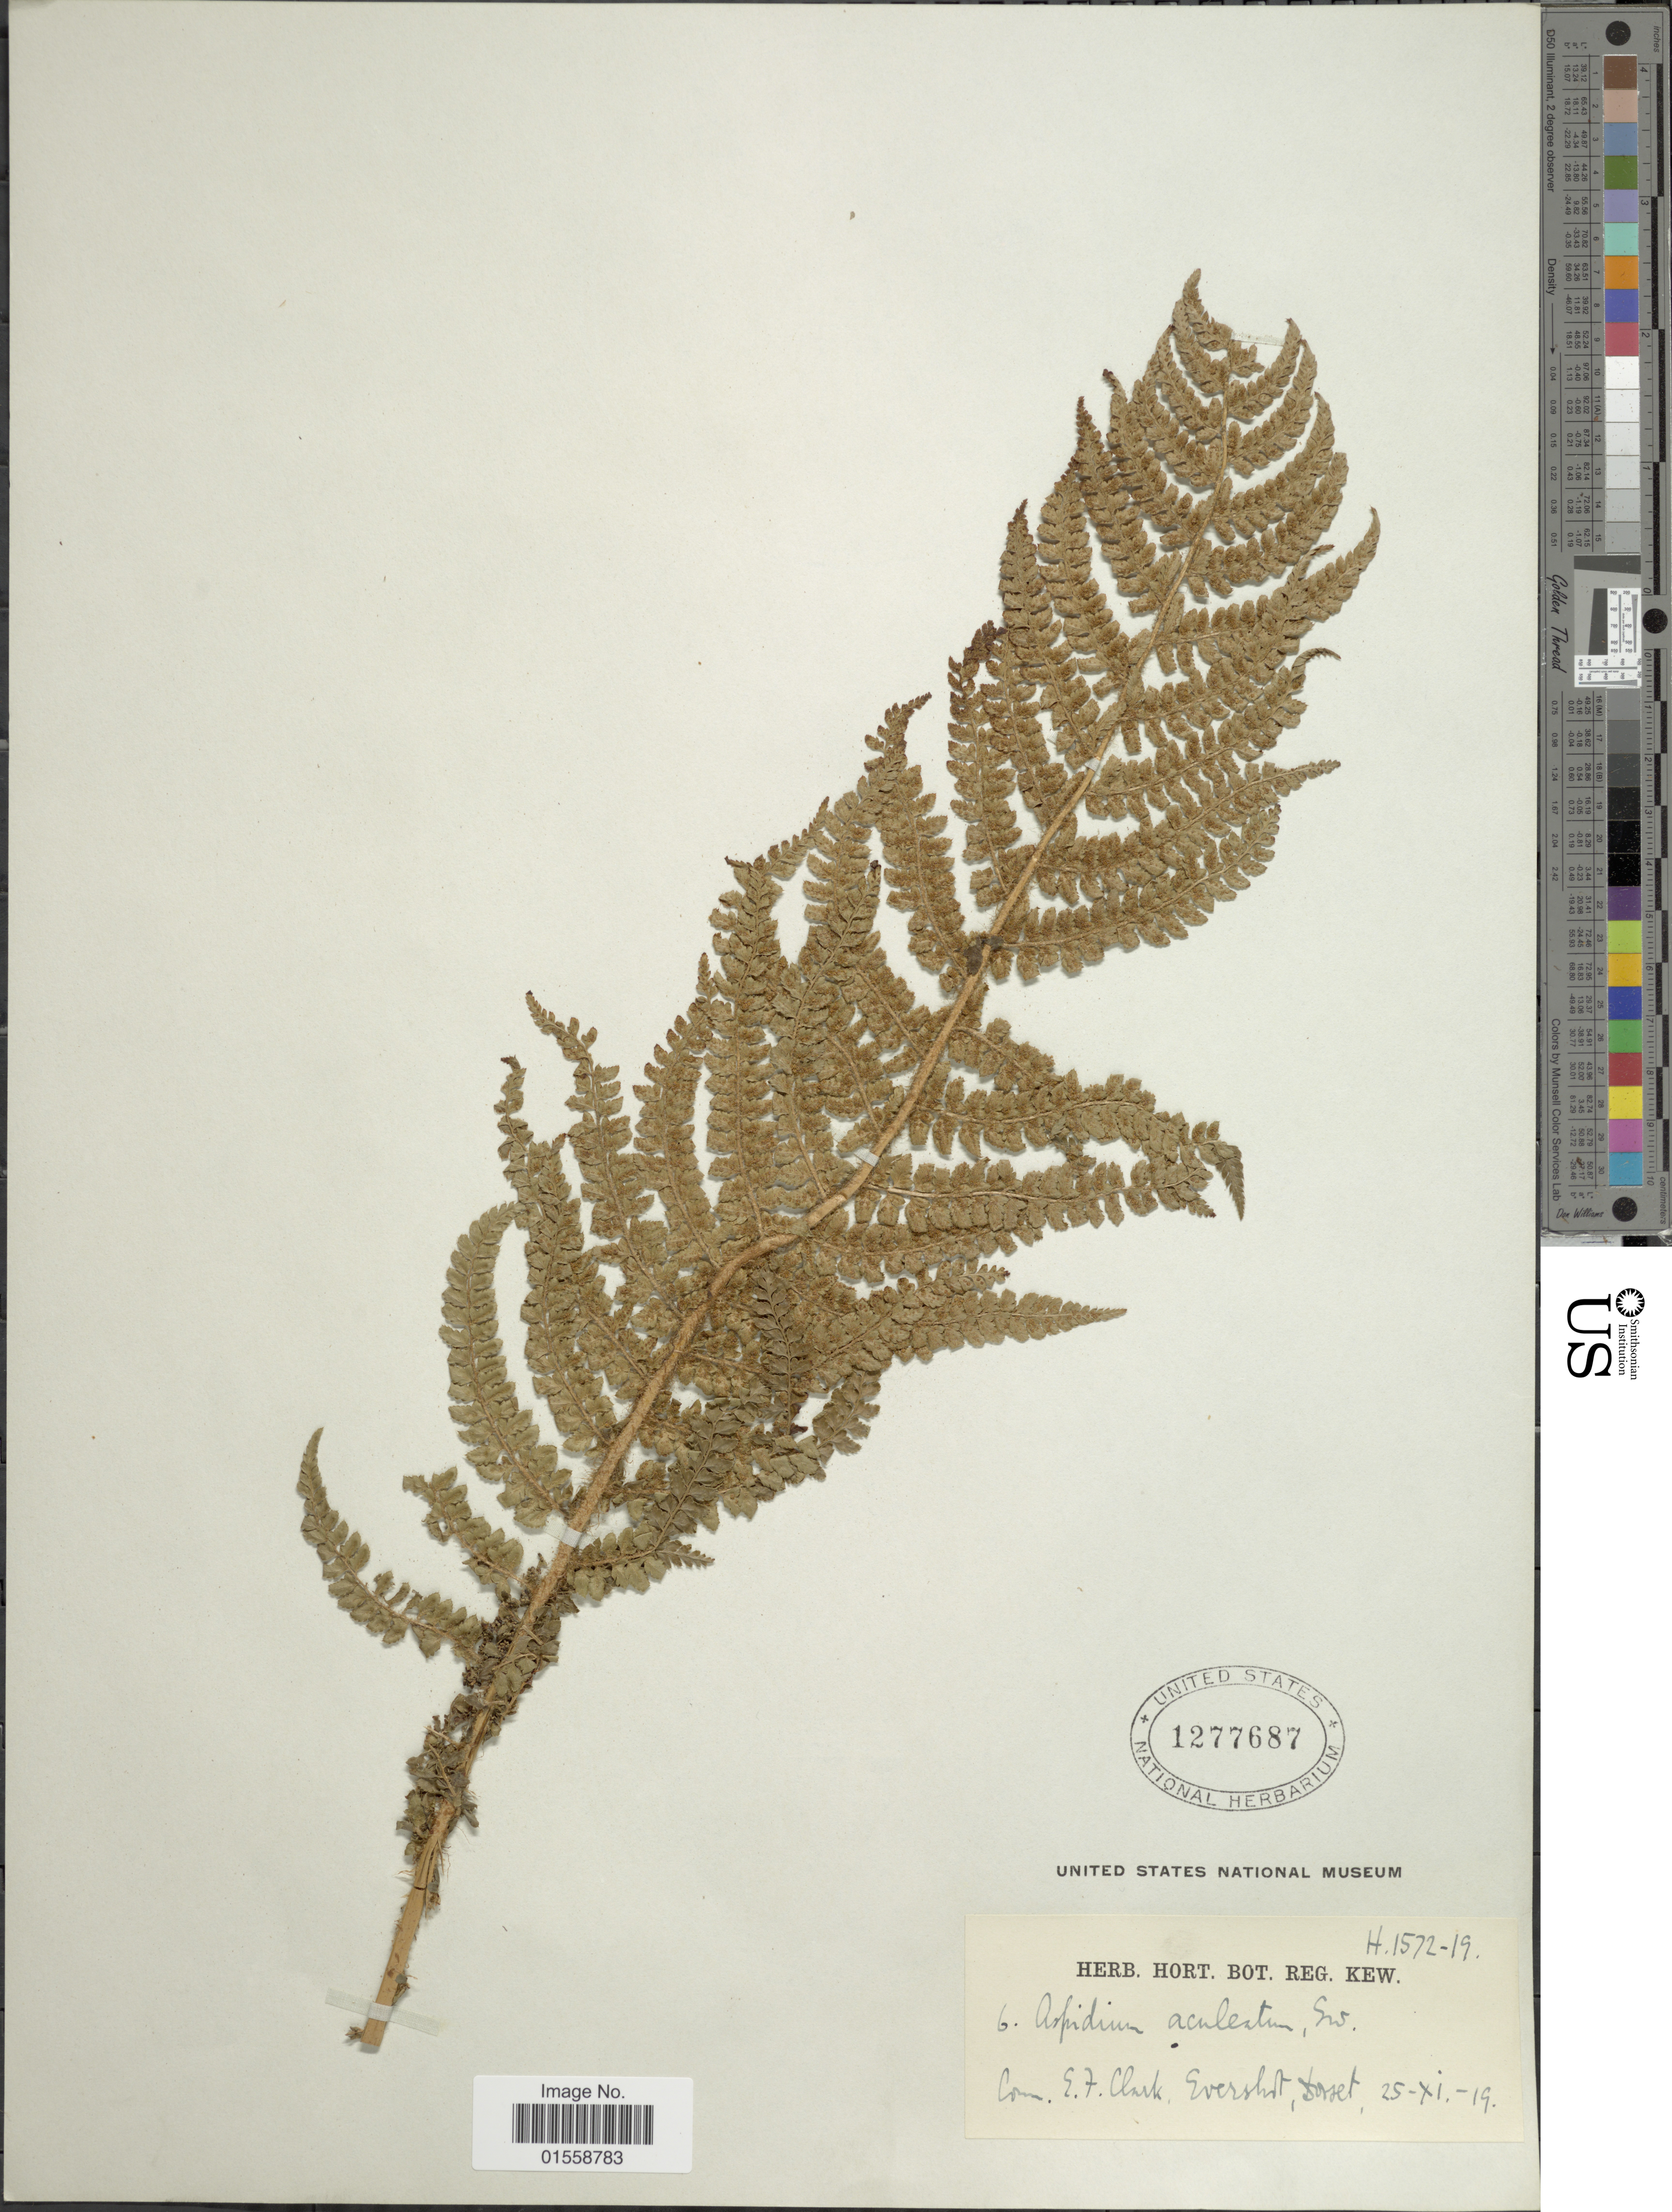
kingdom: Plantae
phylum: Tracheophyta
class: Polypodiopsida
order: Polypodiales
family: Dryopteridaceae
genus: Polystichum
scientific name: Polystichum setiferum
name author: (Forssk.) Moore ex Woynar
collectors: ex herb. Hort. Reg. Kew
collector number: H1572-19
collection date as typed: Transcribed d/m/y: 25/11/19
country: United Kingdom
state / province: England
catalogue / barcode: US 1277687